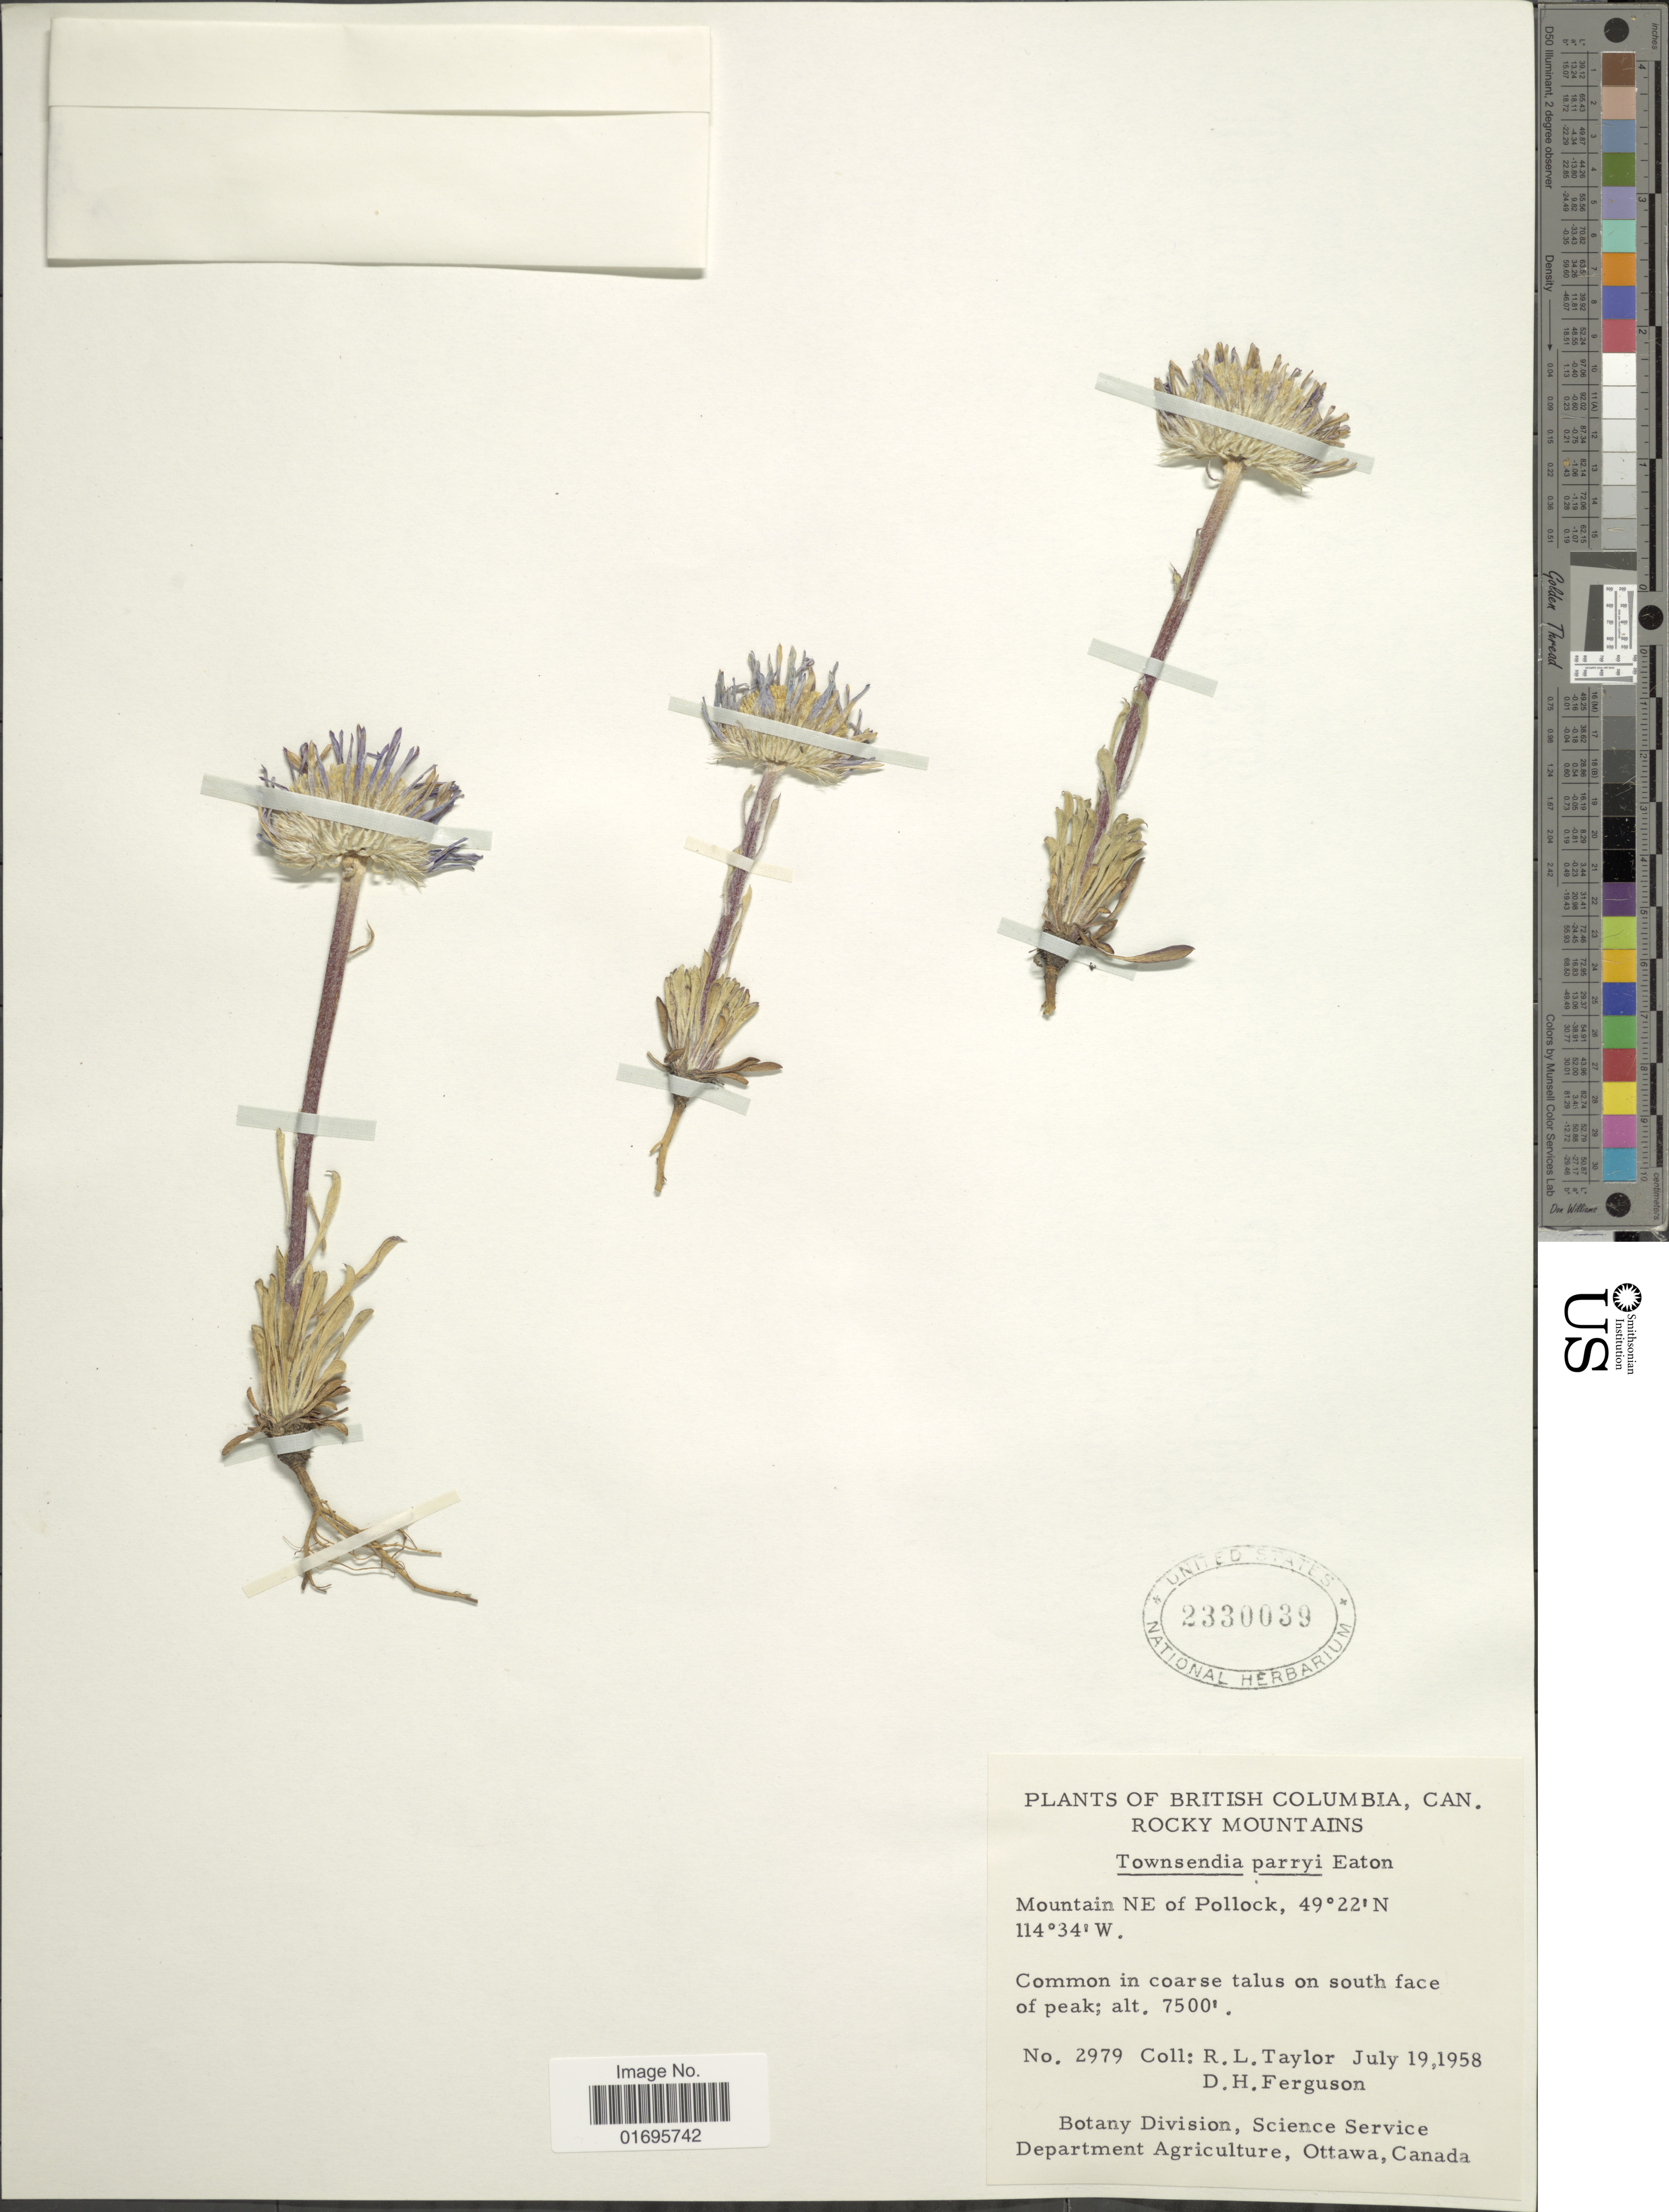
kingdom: Plantae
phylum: Tracheophyta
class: Magnoliopsida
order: Asterales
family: Asteraceae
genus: Townsendia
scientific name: Townsendia parryi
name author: D.C. Eaton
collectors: R. Taylor & D. Ferguson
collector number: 2979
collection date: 1958-07-19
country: Canada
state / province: British Columbia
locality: British Columbia, Can. Rocky Mountains. Mountain NE of Pollock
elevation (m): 2286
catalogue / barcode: US 2330039